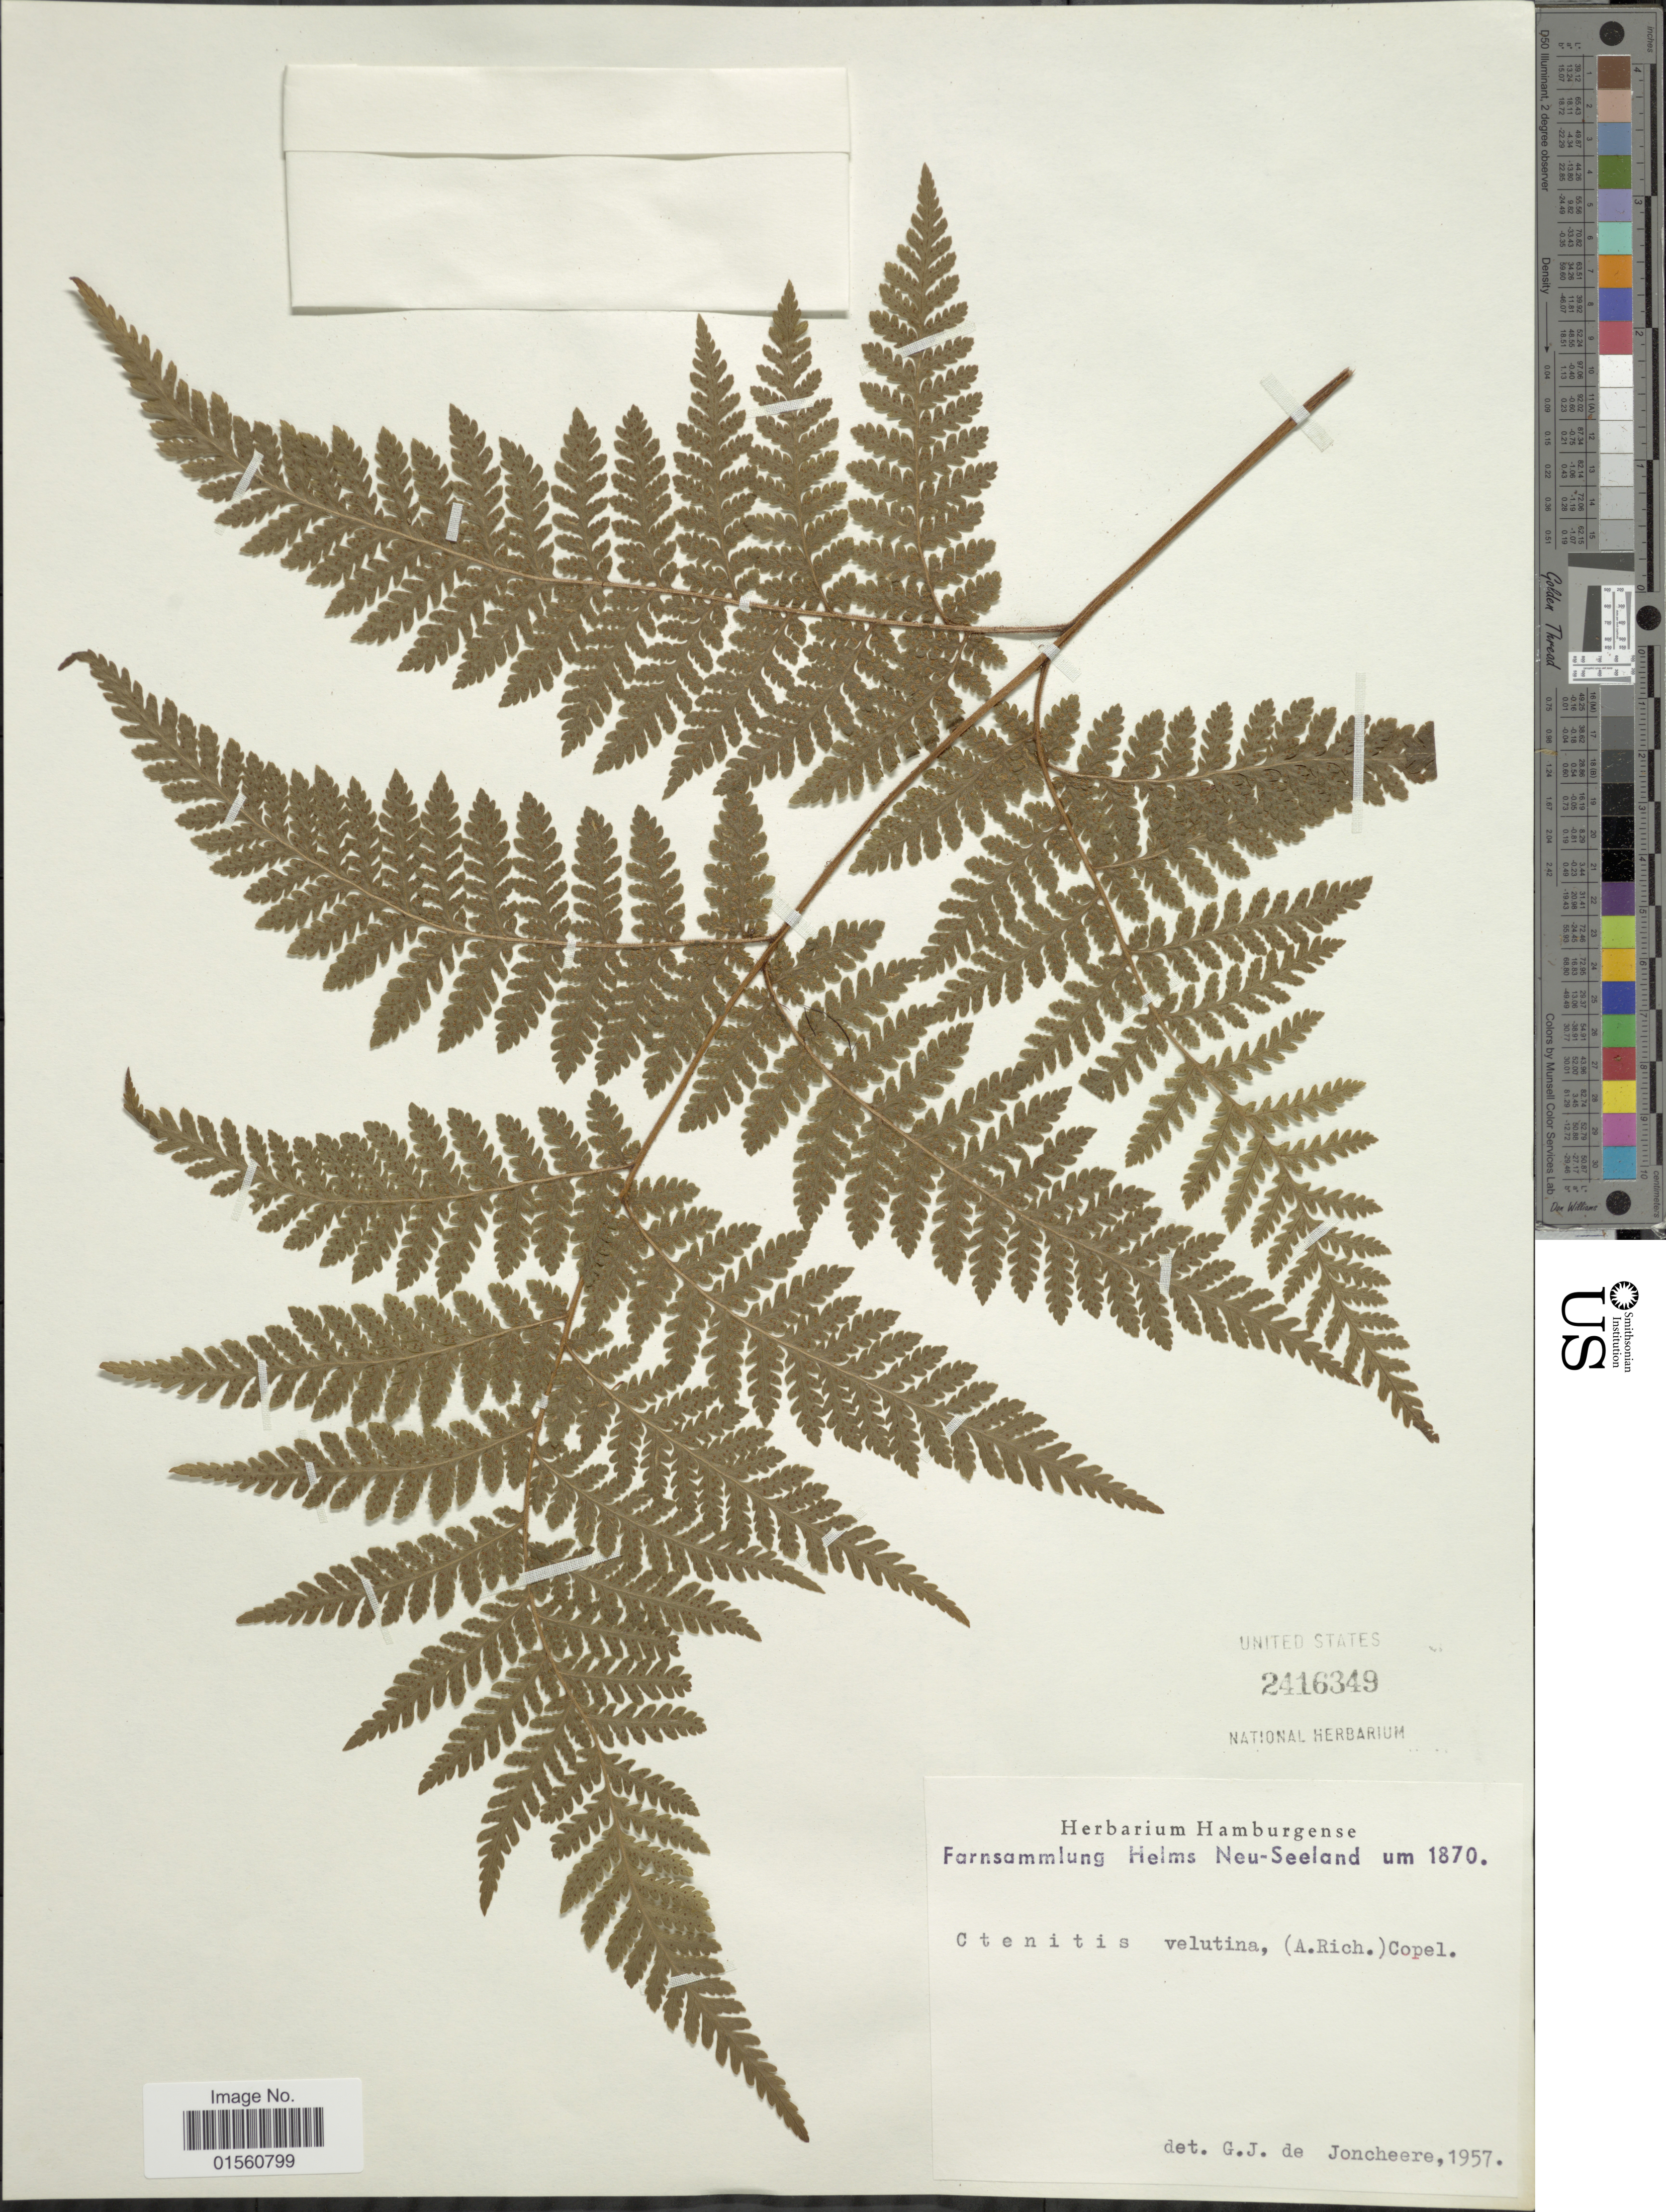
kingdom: Plantae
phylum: Tracheophyta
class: Polypodiopsida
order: Polypodiales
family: Dryopteridaceae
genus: Lastreopsis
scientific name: Lastreopsis velutina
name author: (A. Rich.) Tindale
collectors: Helms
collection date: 1870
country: New Zealand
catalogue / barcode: US 2416349